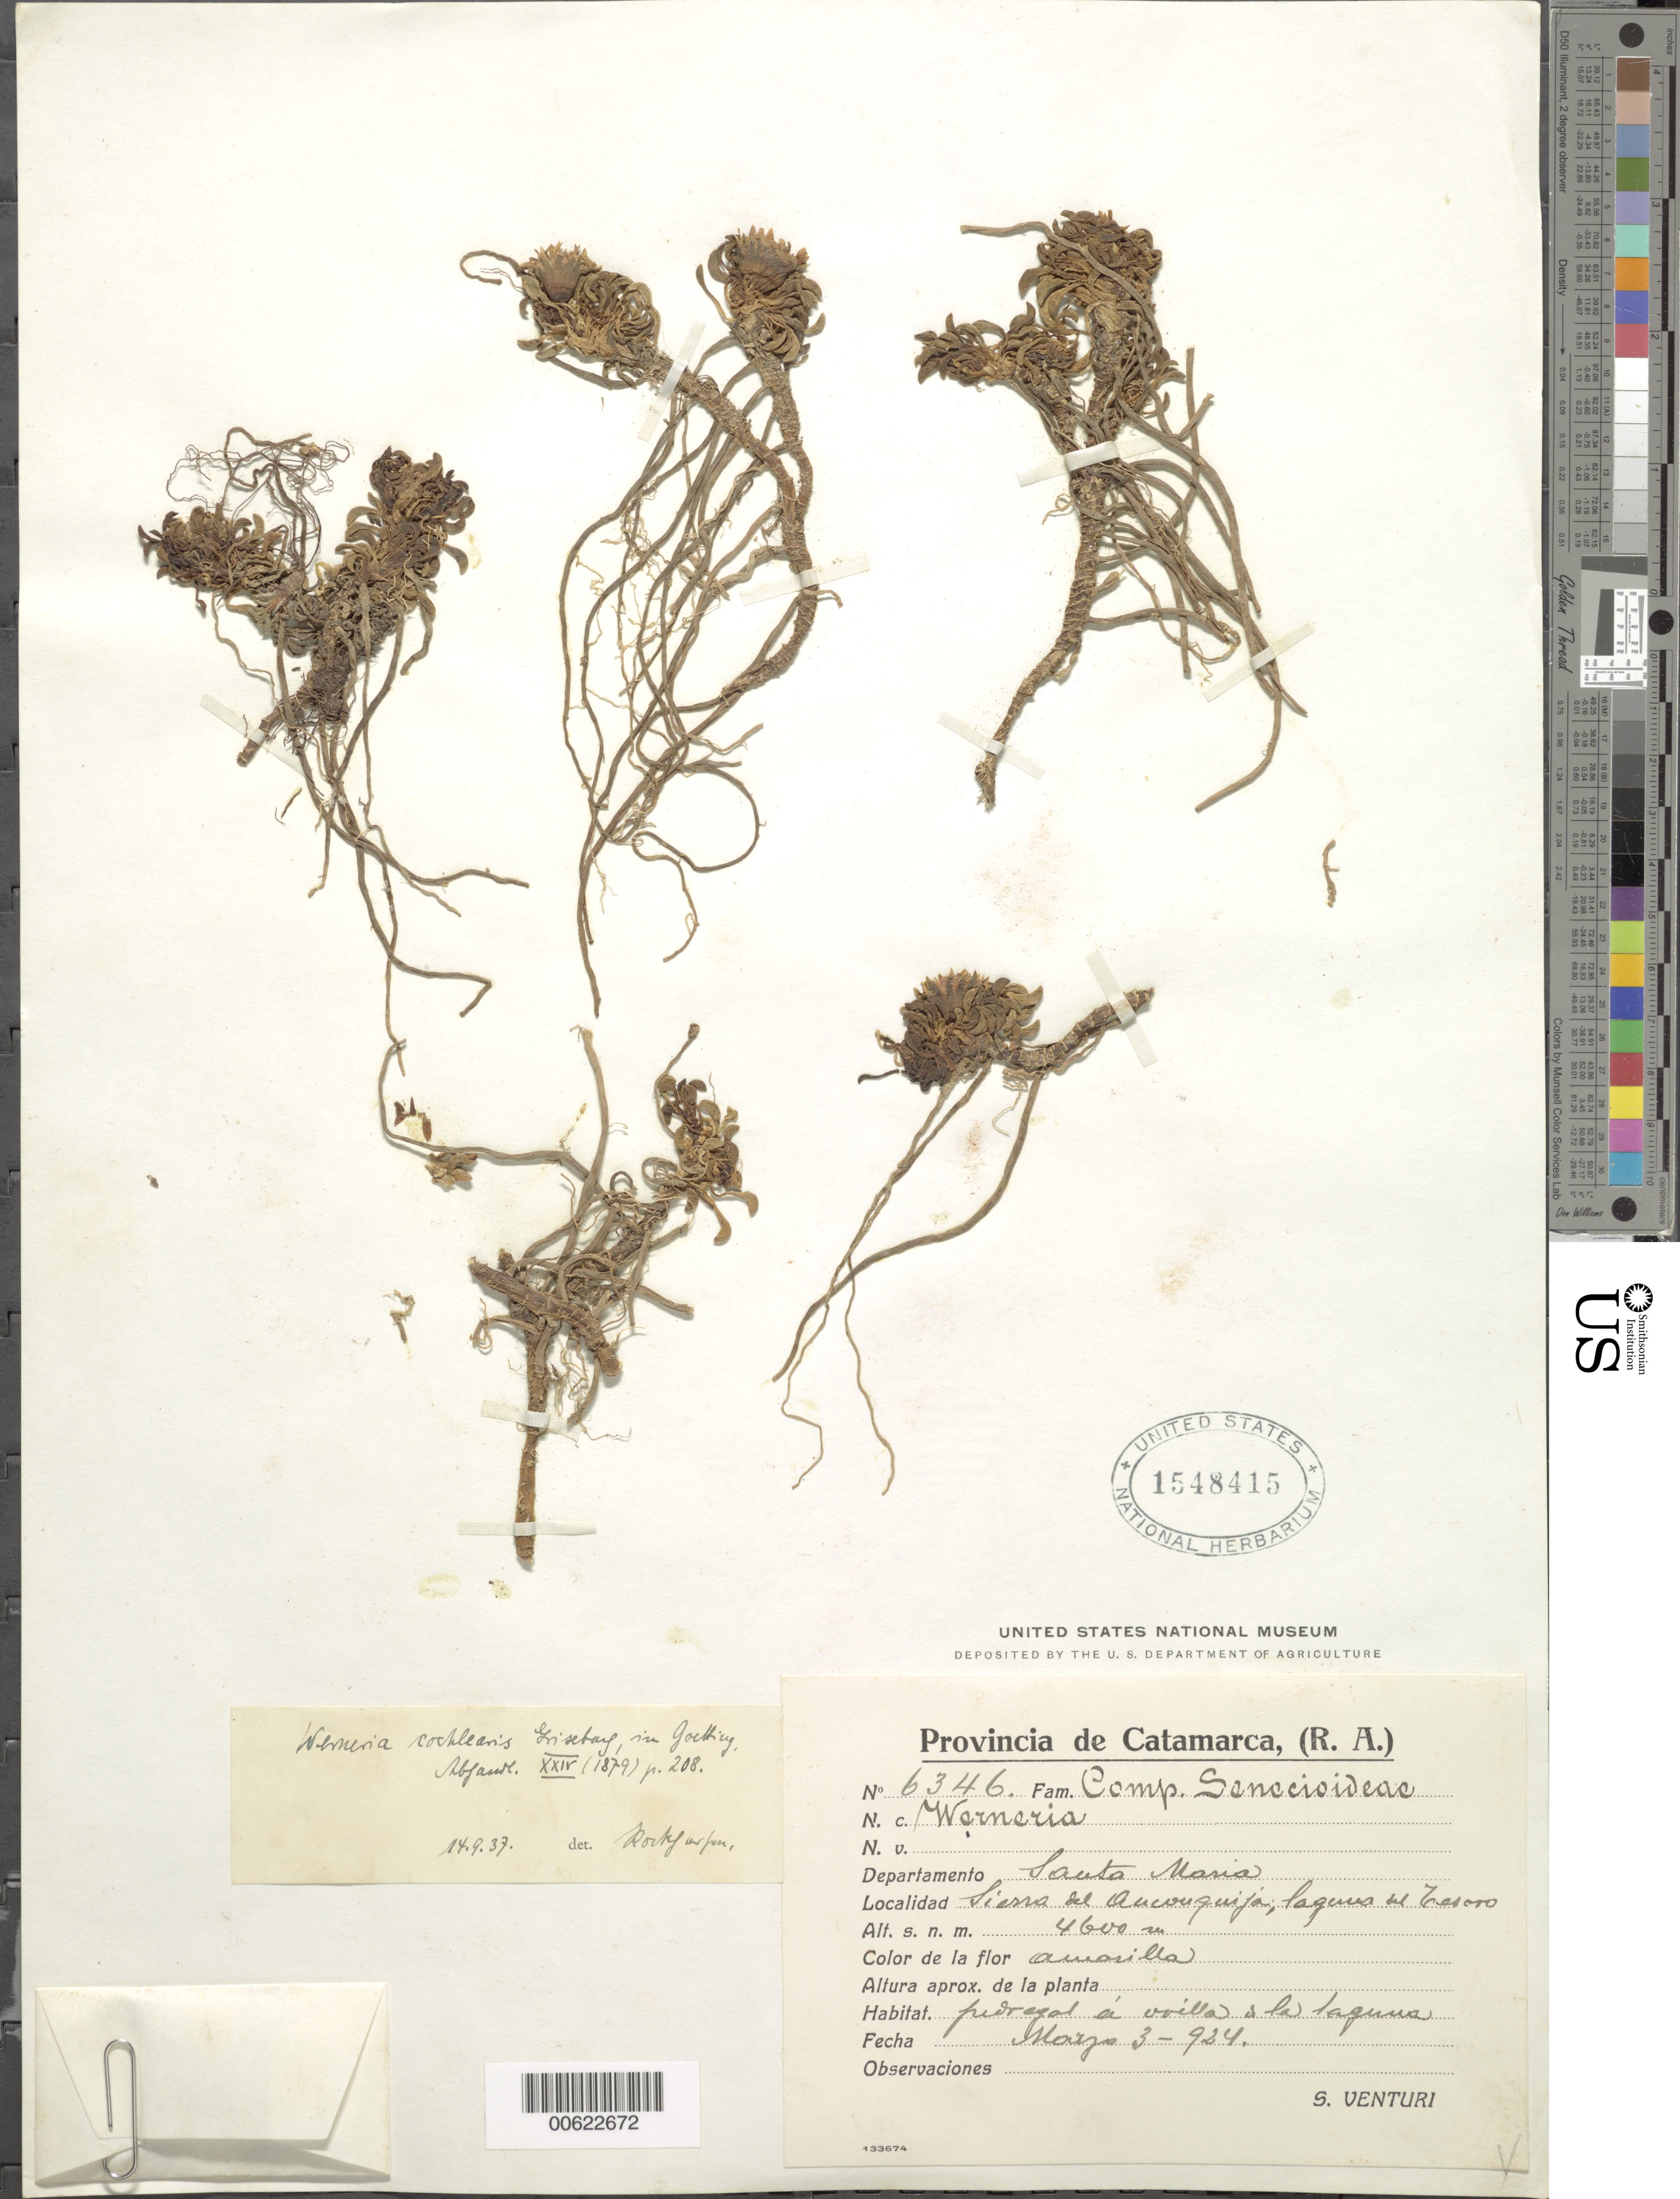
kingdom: Plantae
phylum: Tracheophyta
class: Magnoliopsida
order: Asterales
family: Asteraceae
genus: Werneria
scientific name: Werneria cochlearis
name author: Griseb.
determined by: Calvo, Joel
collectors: S. Venturi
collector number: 6346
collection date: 1924-05-03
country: Argentina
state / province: Catamarca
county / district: Santa Maria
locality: Sierra del Anconquija, Laguna del Tesoro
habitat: Stony ground at edge of lake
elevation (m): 4600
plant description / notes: (Collection month could be 03)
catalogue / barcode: US 1548415